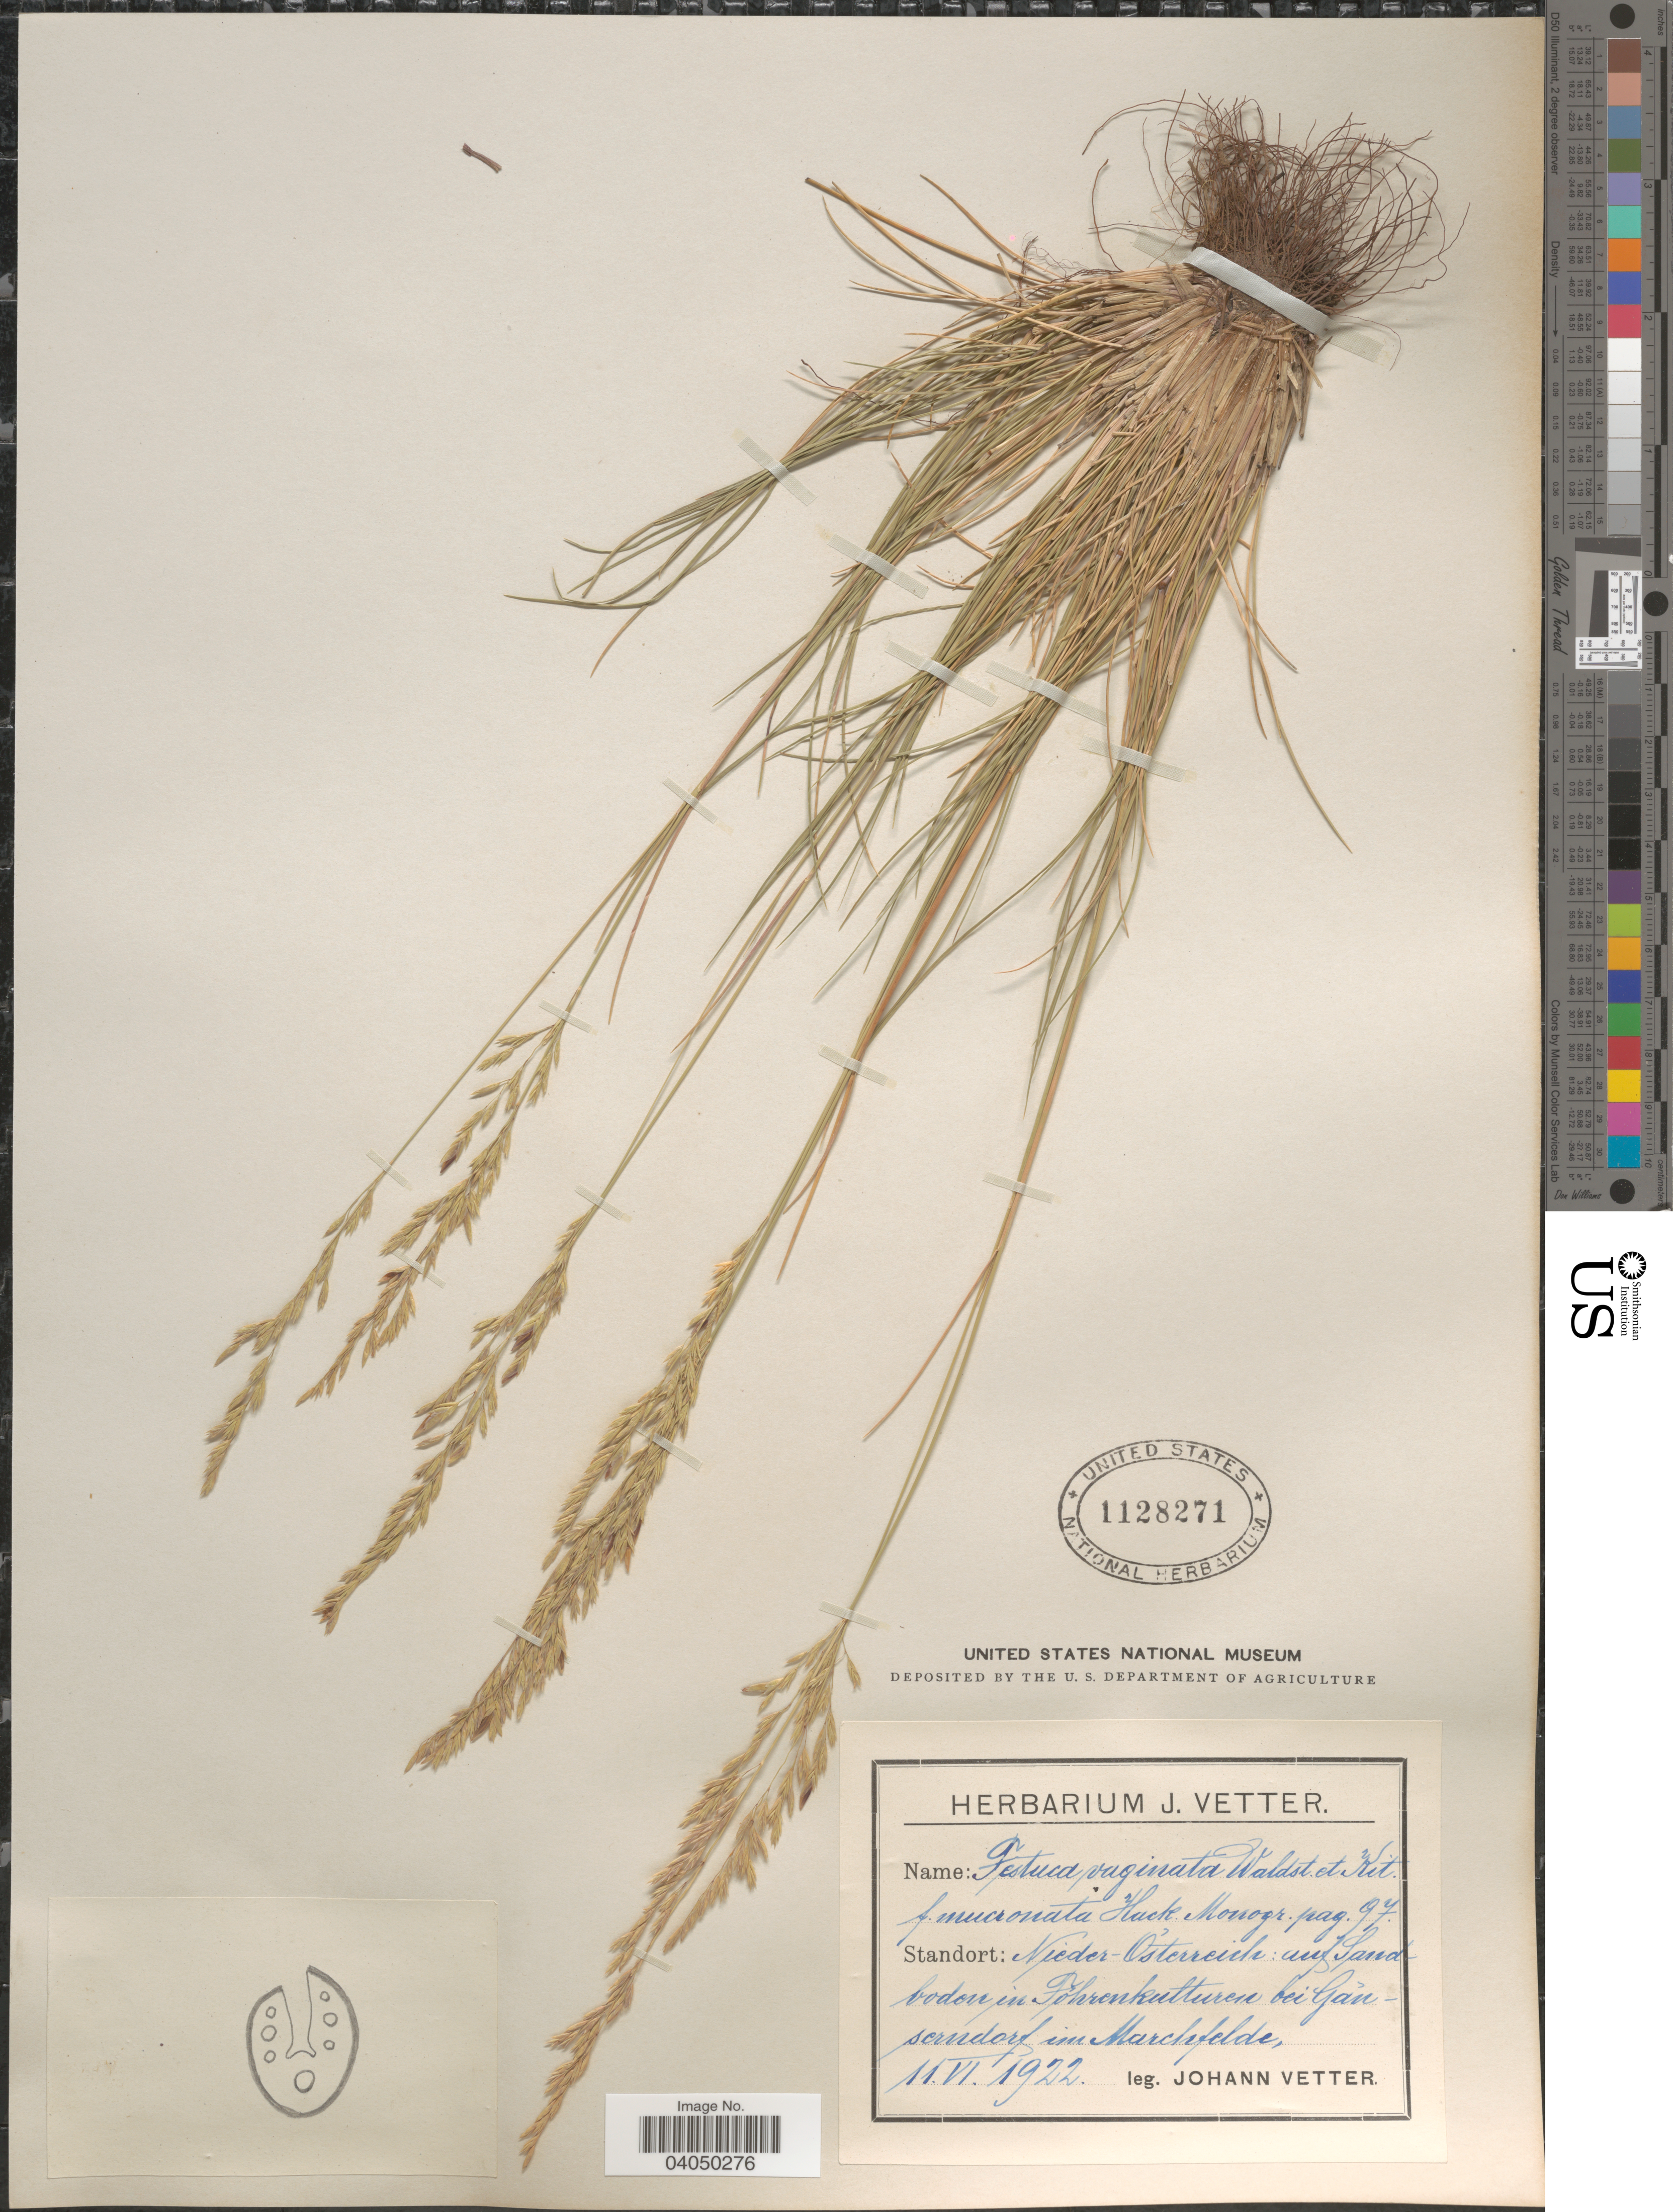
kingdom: Plantae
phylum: Tracheophyta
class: Liliopsida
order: Poales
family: Poaceae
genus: Festuca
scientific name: Festuca vaginata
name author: Waldst. & Kit. ex Willd.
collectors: J. Vetter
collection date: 1922-06-11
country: Austria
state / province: Niederosterreich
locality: Auf Sandboden in Föhrenkulturen bei Gänserndorf in Marchfelde.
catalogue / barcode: US 1128271